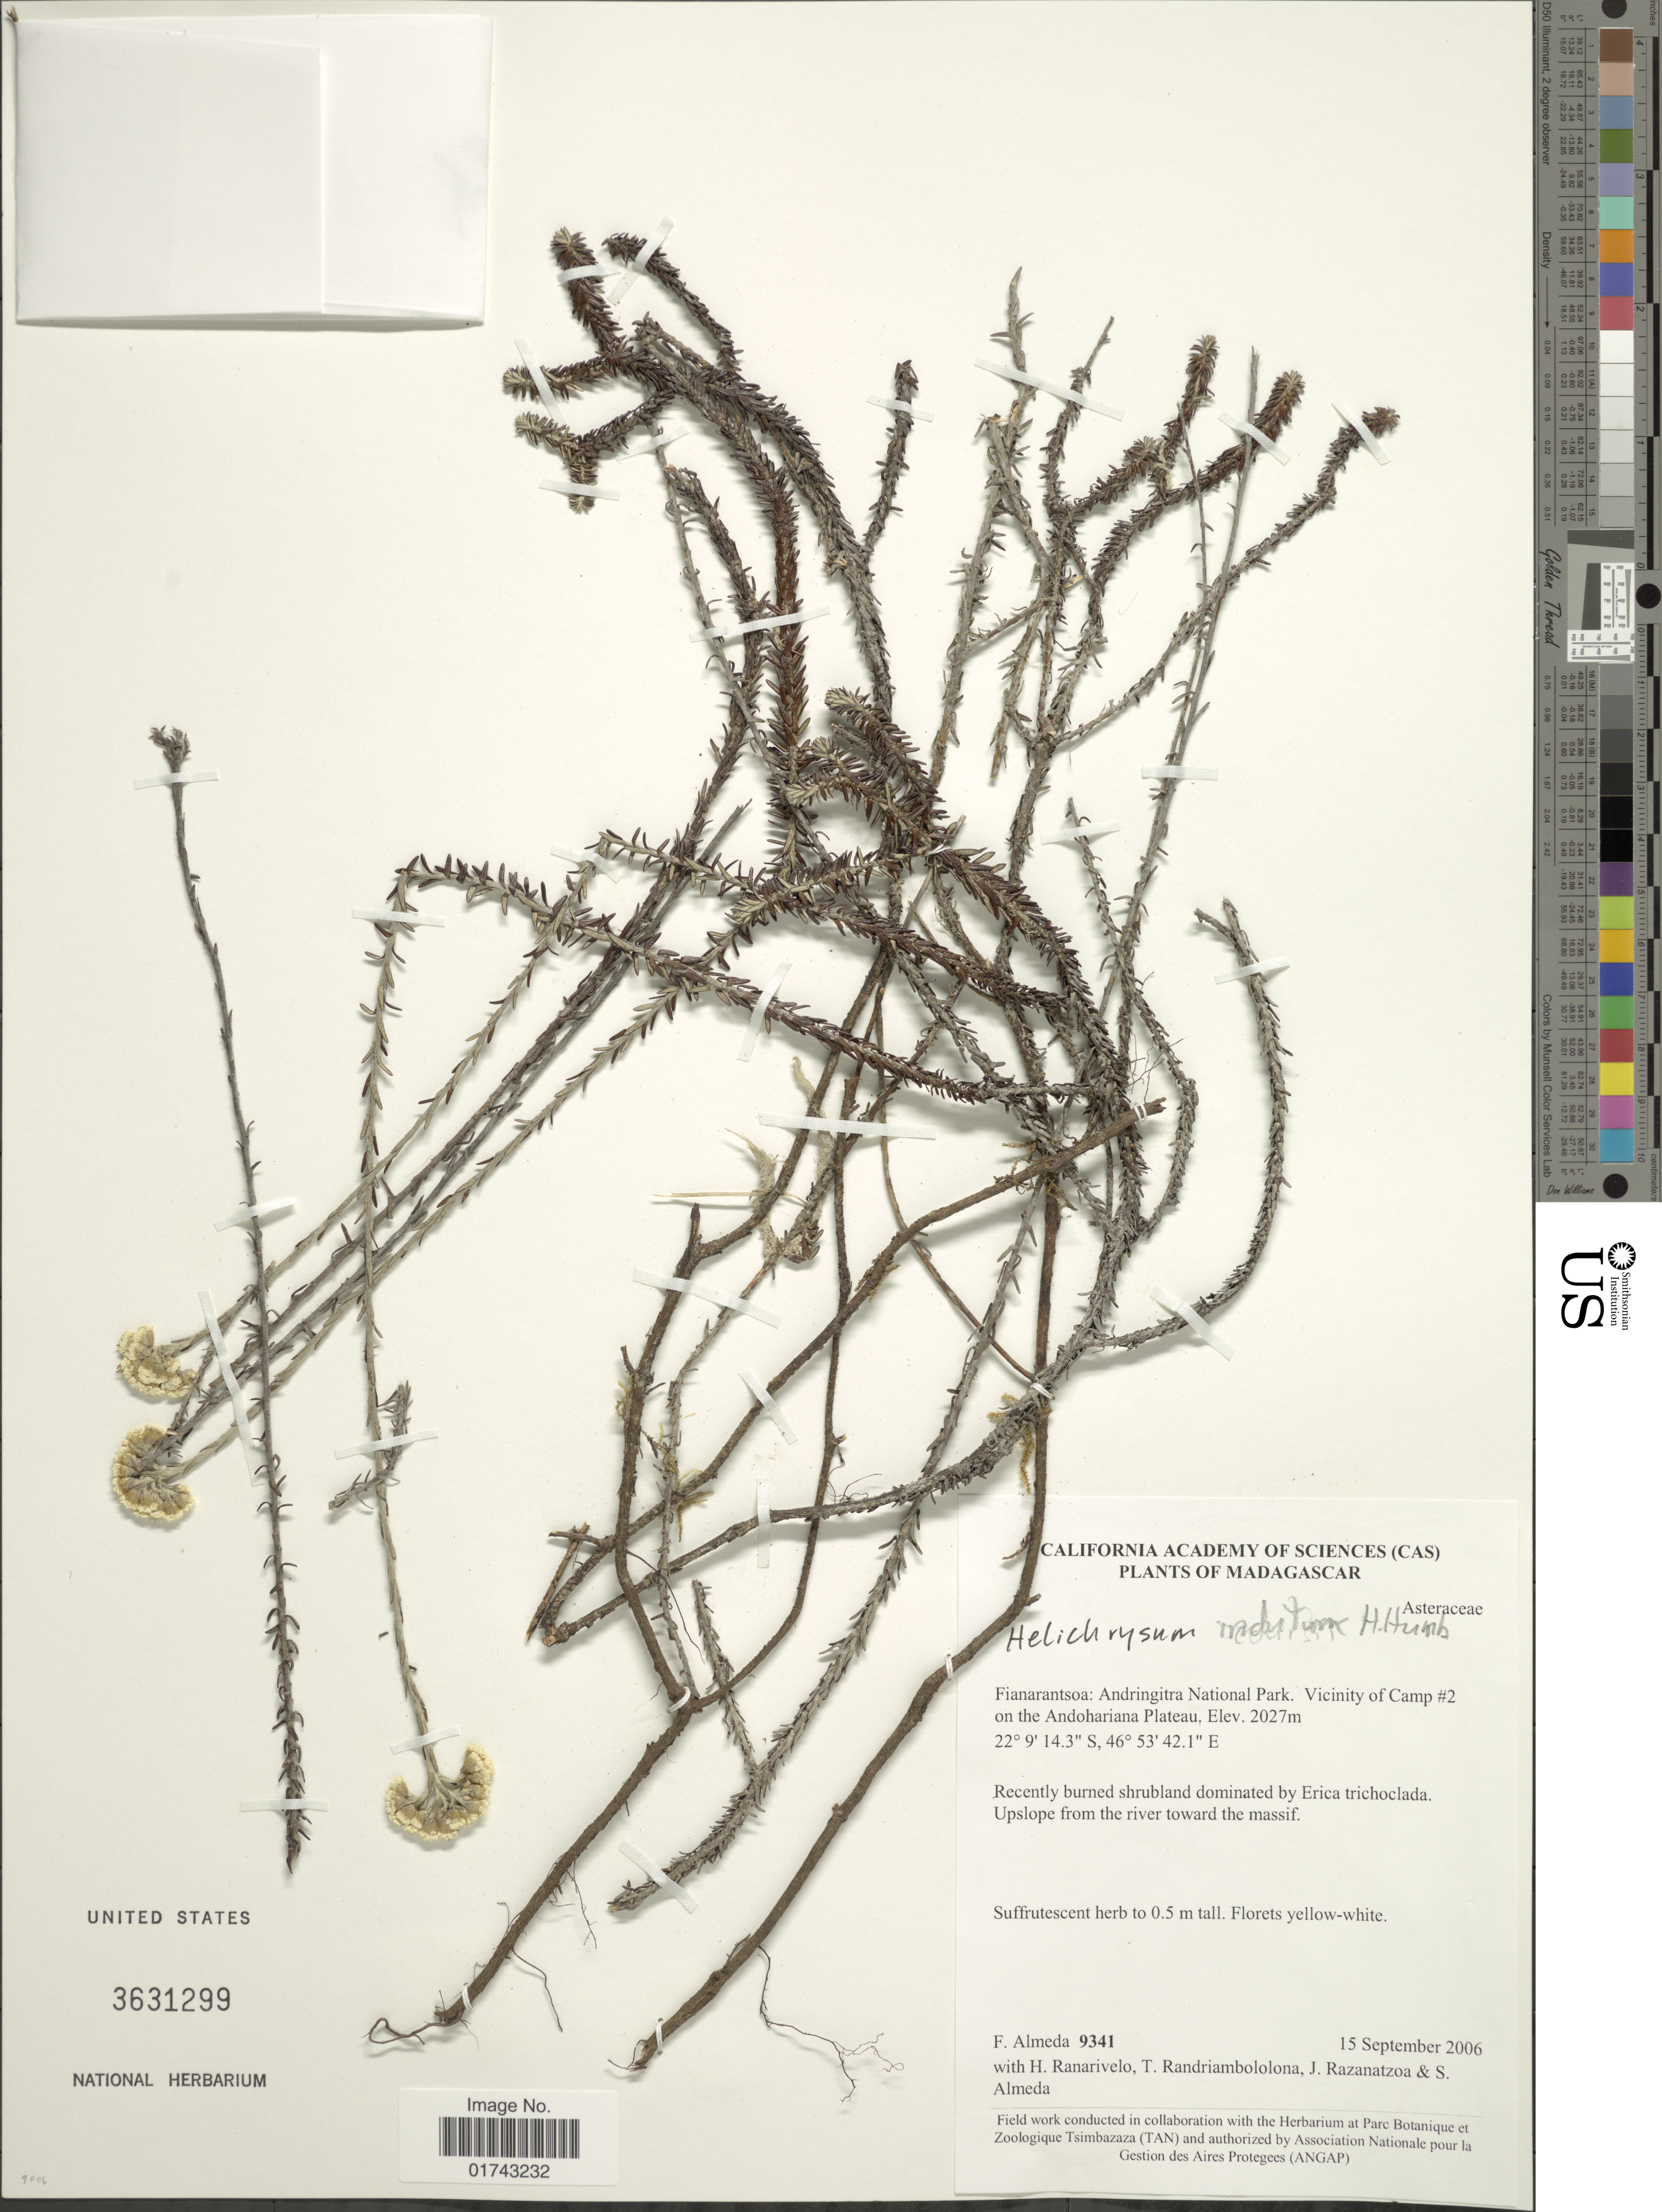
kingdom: Plantae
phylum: Tracheophyta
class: Magnoliopsida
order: Asterales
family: Asteraceae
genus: Helichrysum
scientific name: Helichrysum indutum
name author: Humbert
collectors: F. Almeda, H. Ranarivelo, T. Randriambololona, J. Razanatsoa & S. Almeda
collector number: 9341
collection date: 2006-09-15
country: Madagascar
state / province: Haute Matsiatra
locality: Andringitra National Park, Vicinity of Camp #2 on the Andoharianal Plateau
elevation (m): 2027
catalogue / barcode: US 3631299